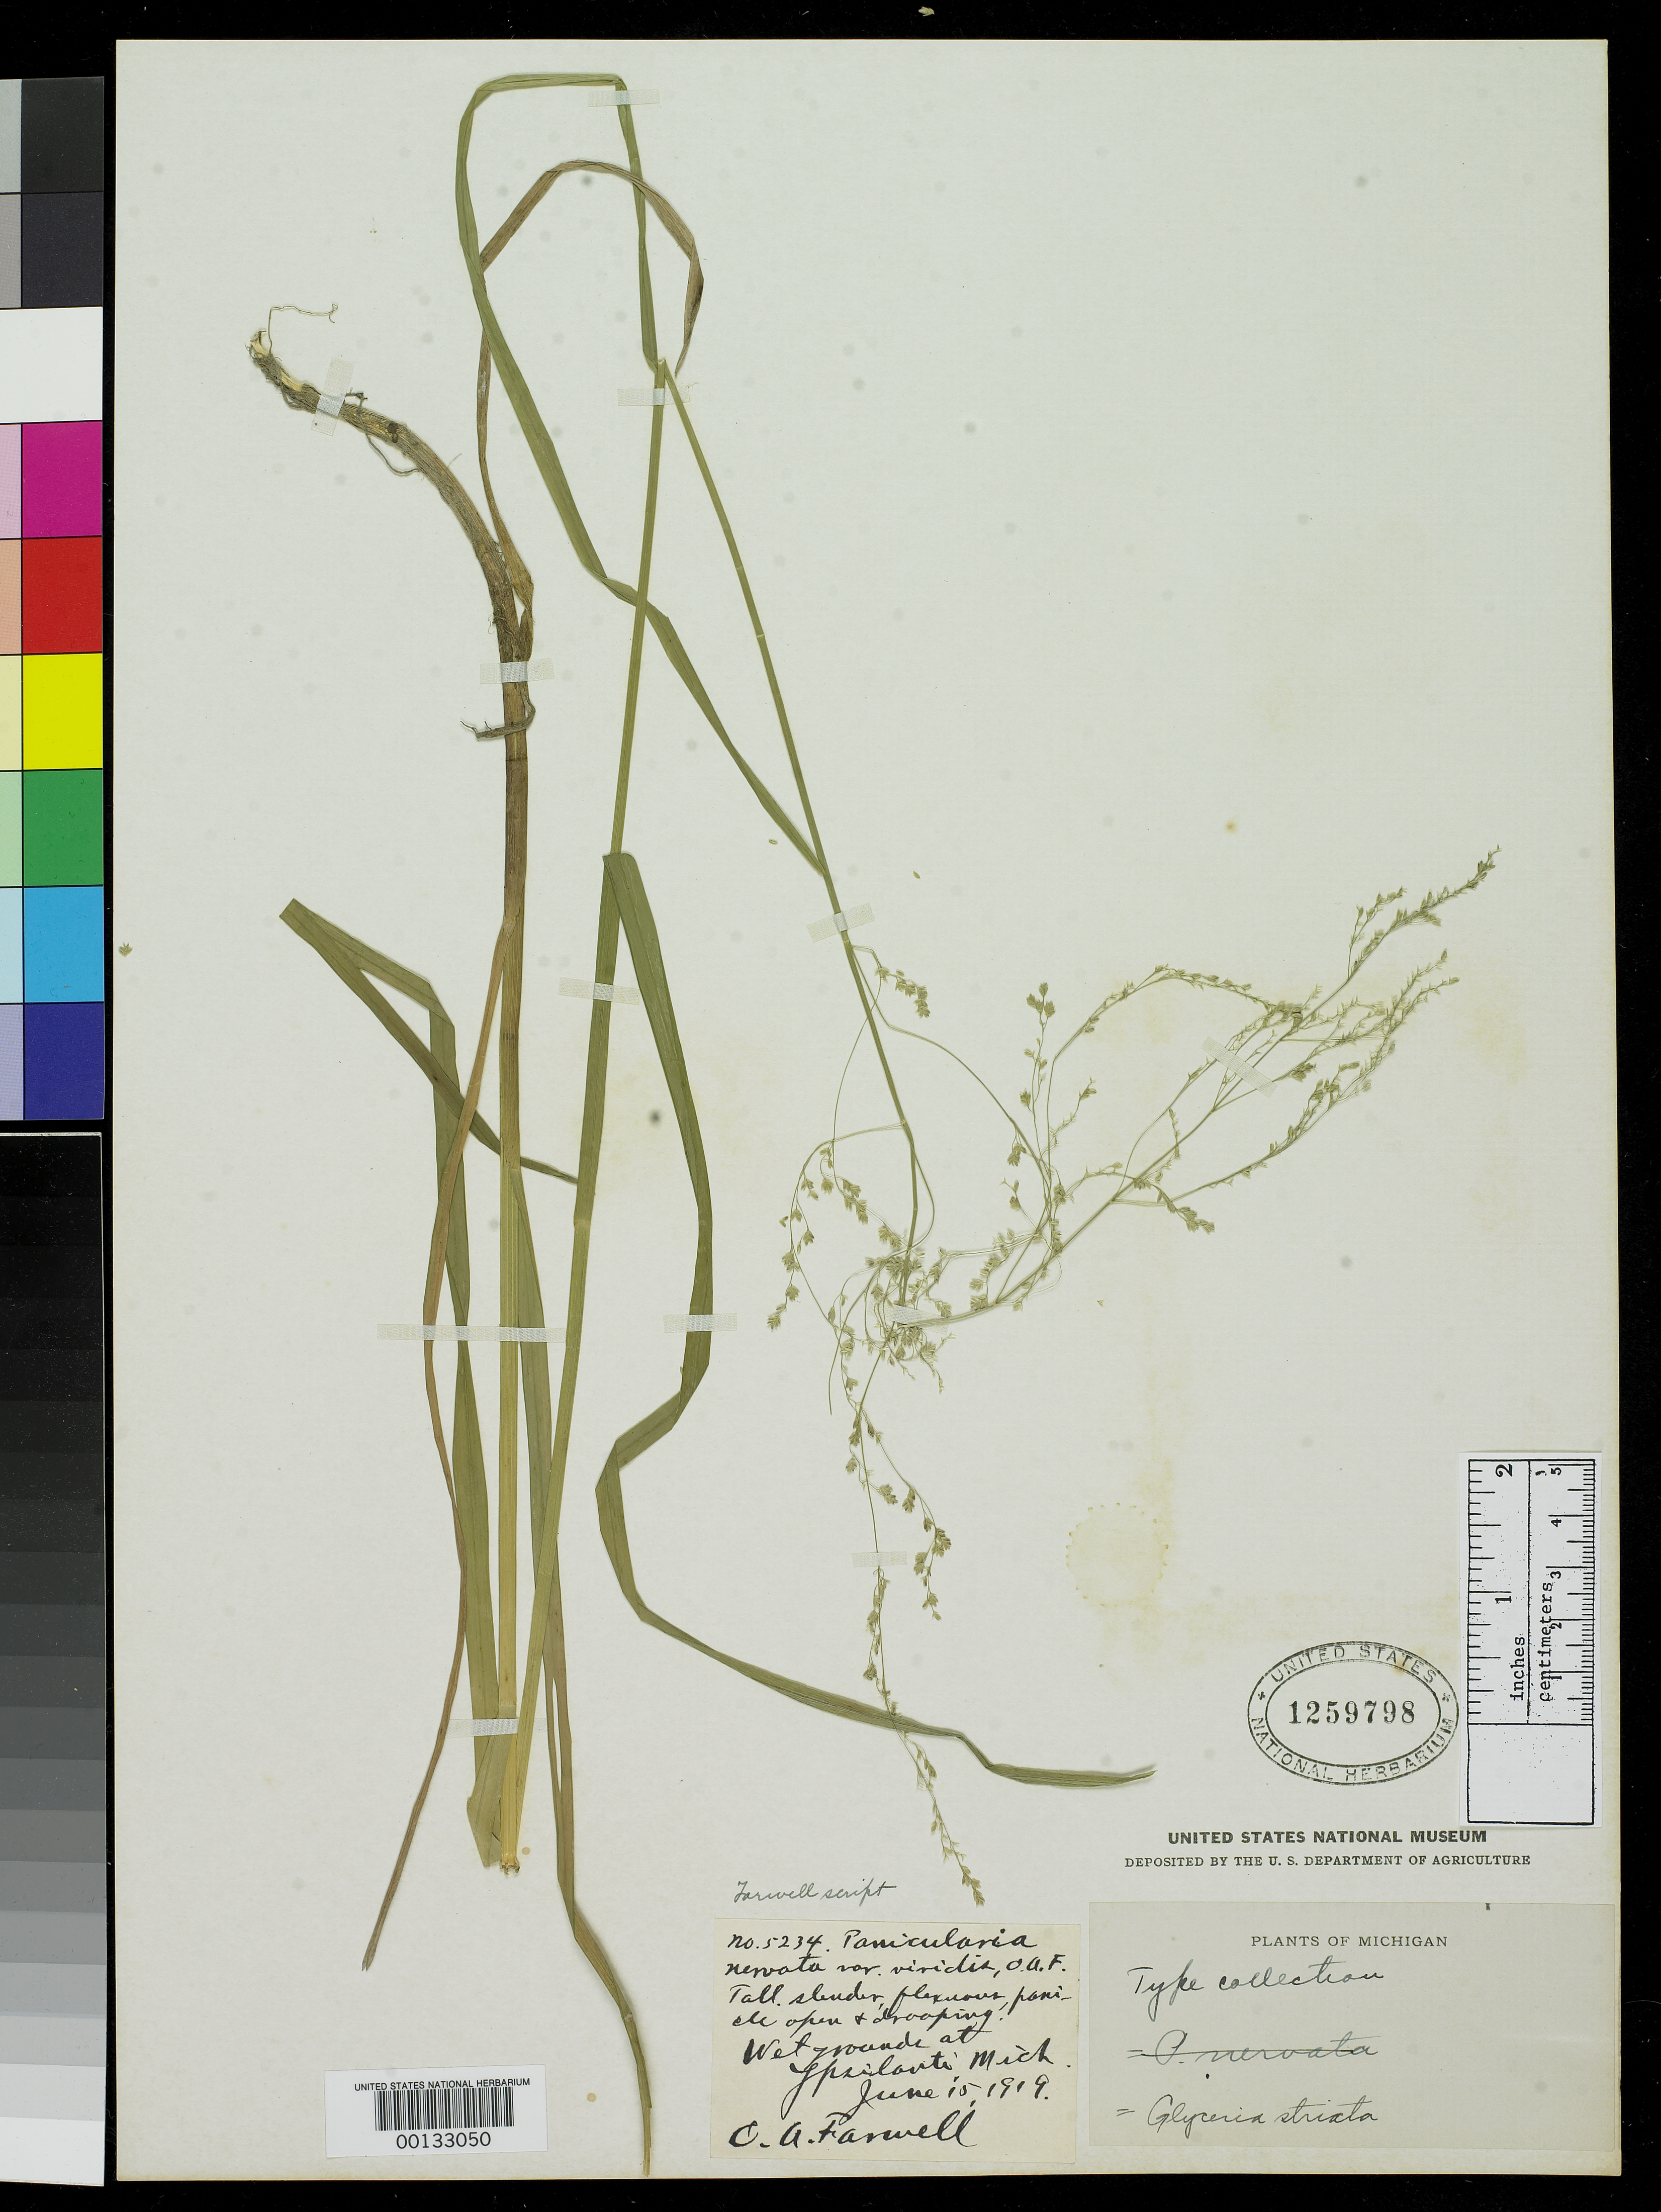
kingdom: Plantae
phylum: Tracheophyta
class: Liliopsida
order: Poales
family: Poaceae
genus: Panicularia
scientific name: Panicularia nervata var. viridis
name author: Farw.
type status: Isotype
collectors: O. Farwell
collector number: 5234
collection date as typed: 15 Jun 1919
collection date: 1919-06-15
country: United States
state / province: Michigan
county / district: Washtenaw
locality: Ypsilanti.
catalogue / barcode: US 1259798